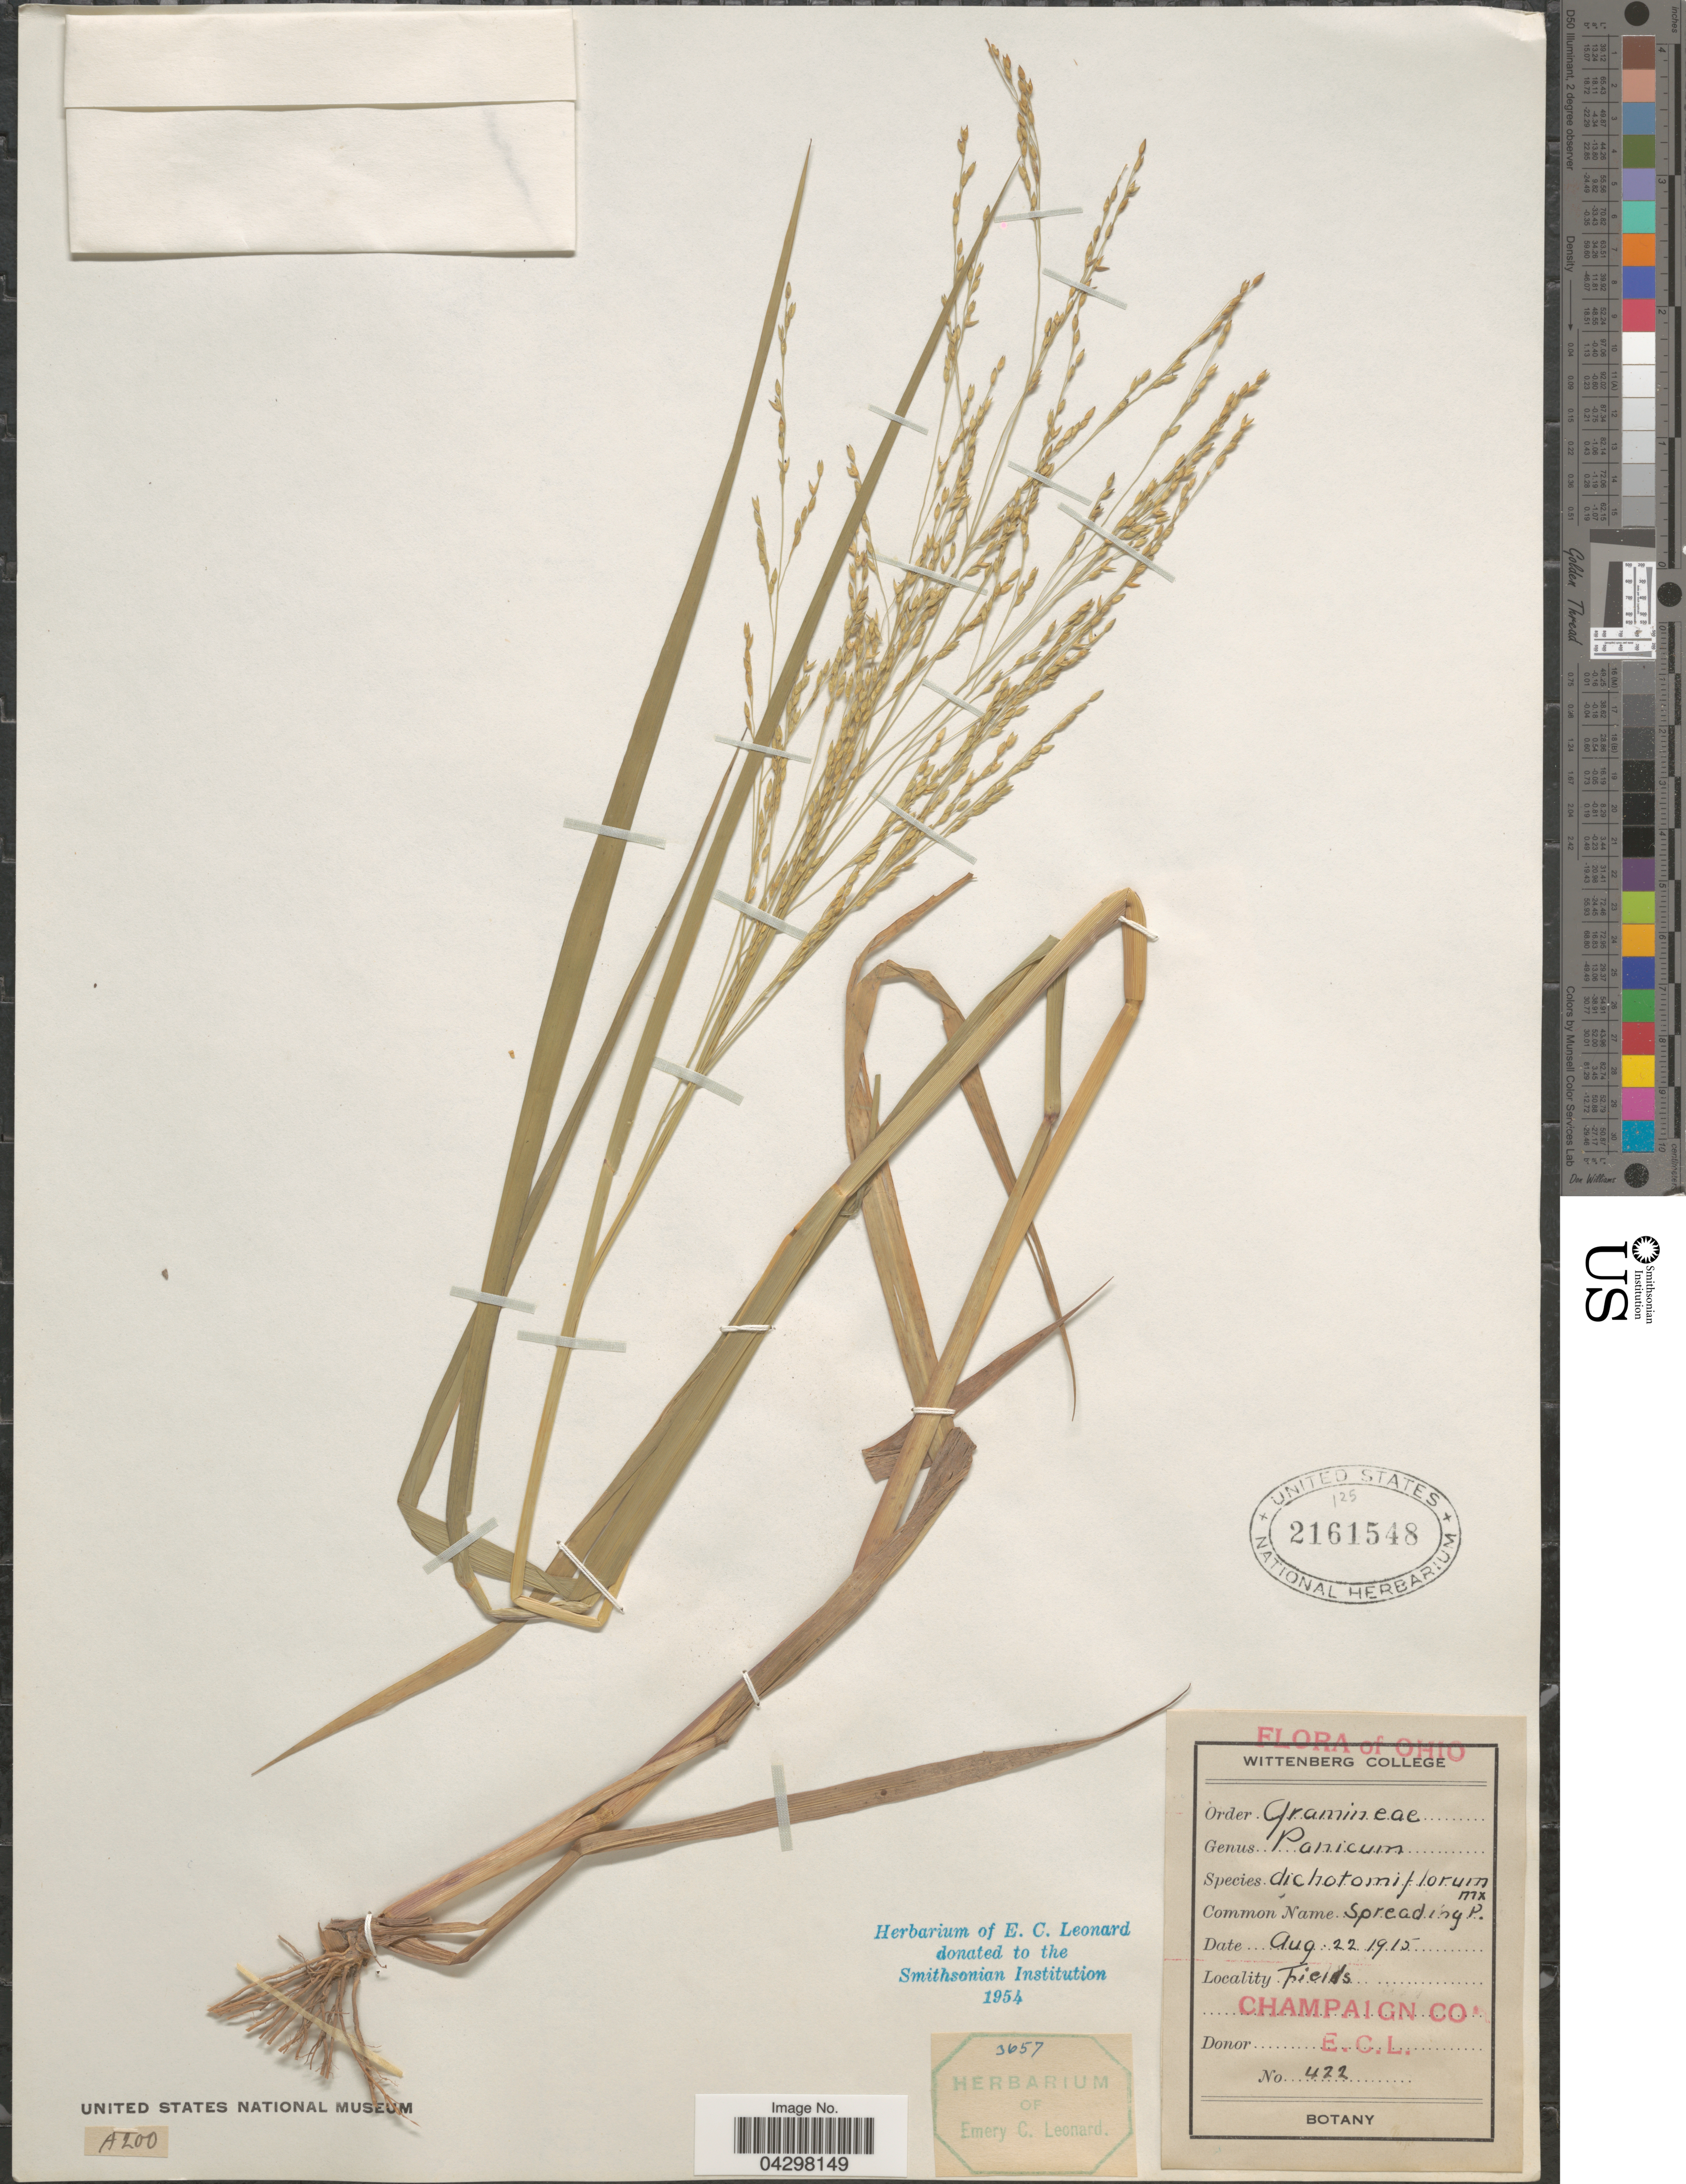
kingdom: Plantae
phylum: Tracheophyta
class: Liliopsida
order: Poales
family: Poaceae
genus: Panicum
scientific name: Panicum dichotomiflorum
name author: Michx.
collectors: E. C. Leonard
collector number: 422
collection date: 1915-08-22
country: United States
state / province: Ohio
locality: Champaign Co.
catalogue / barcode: US 2161548